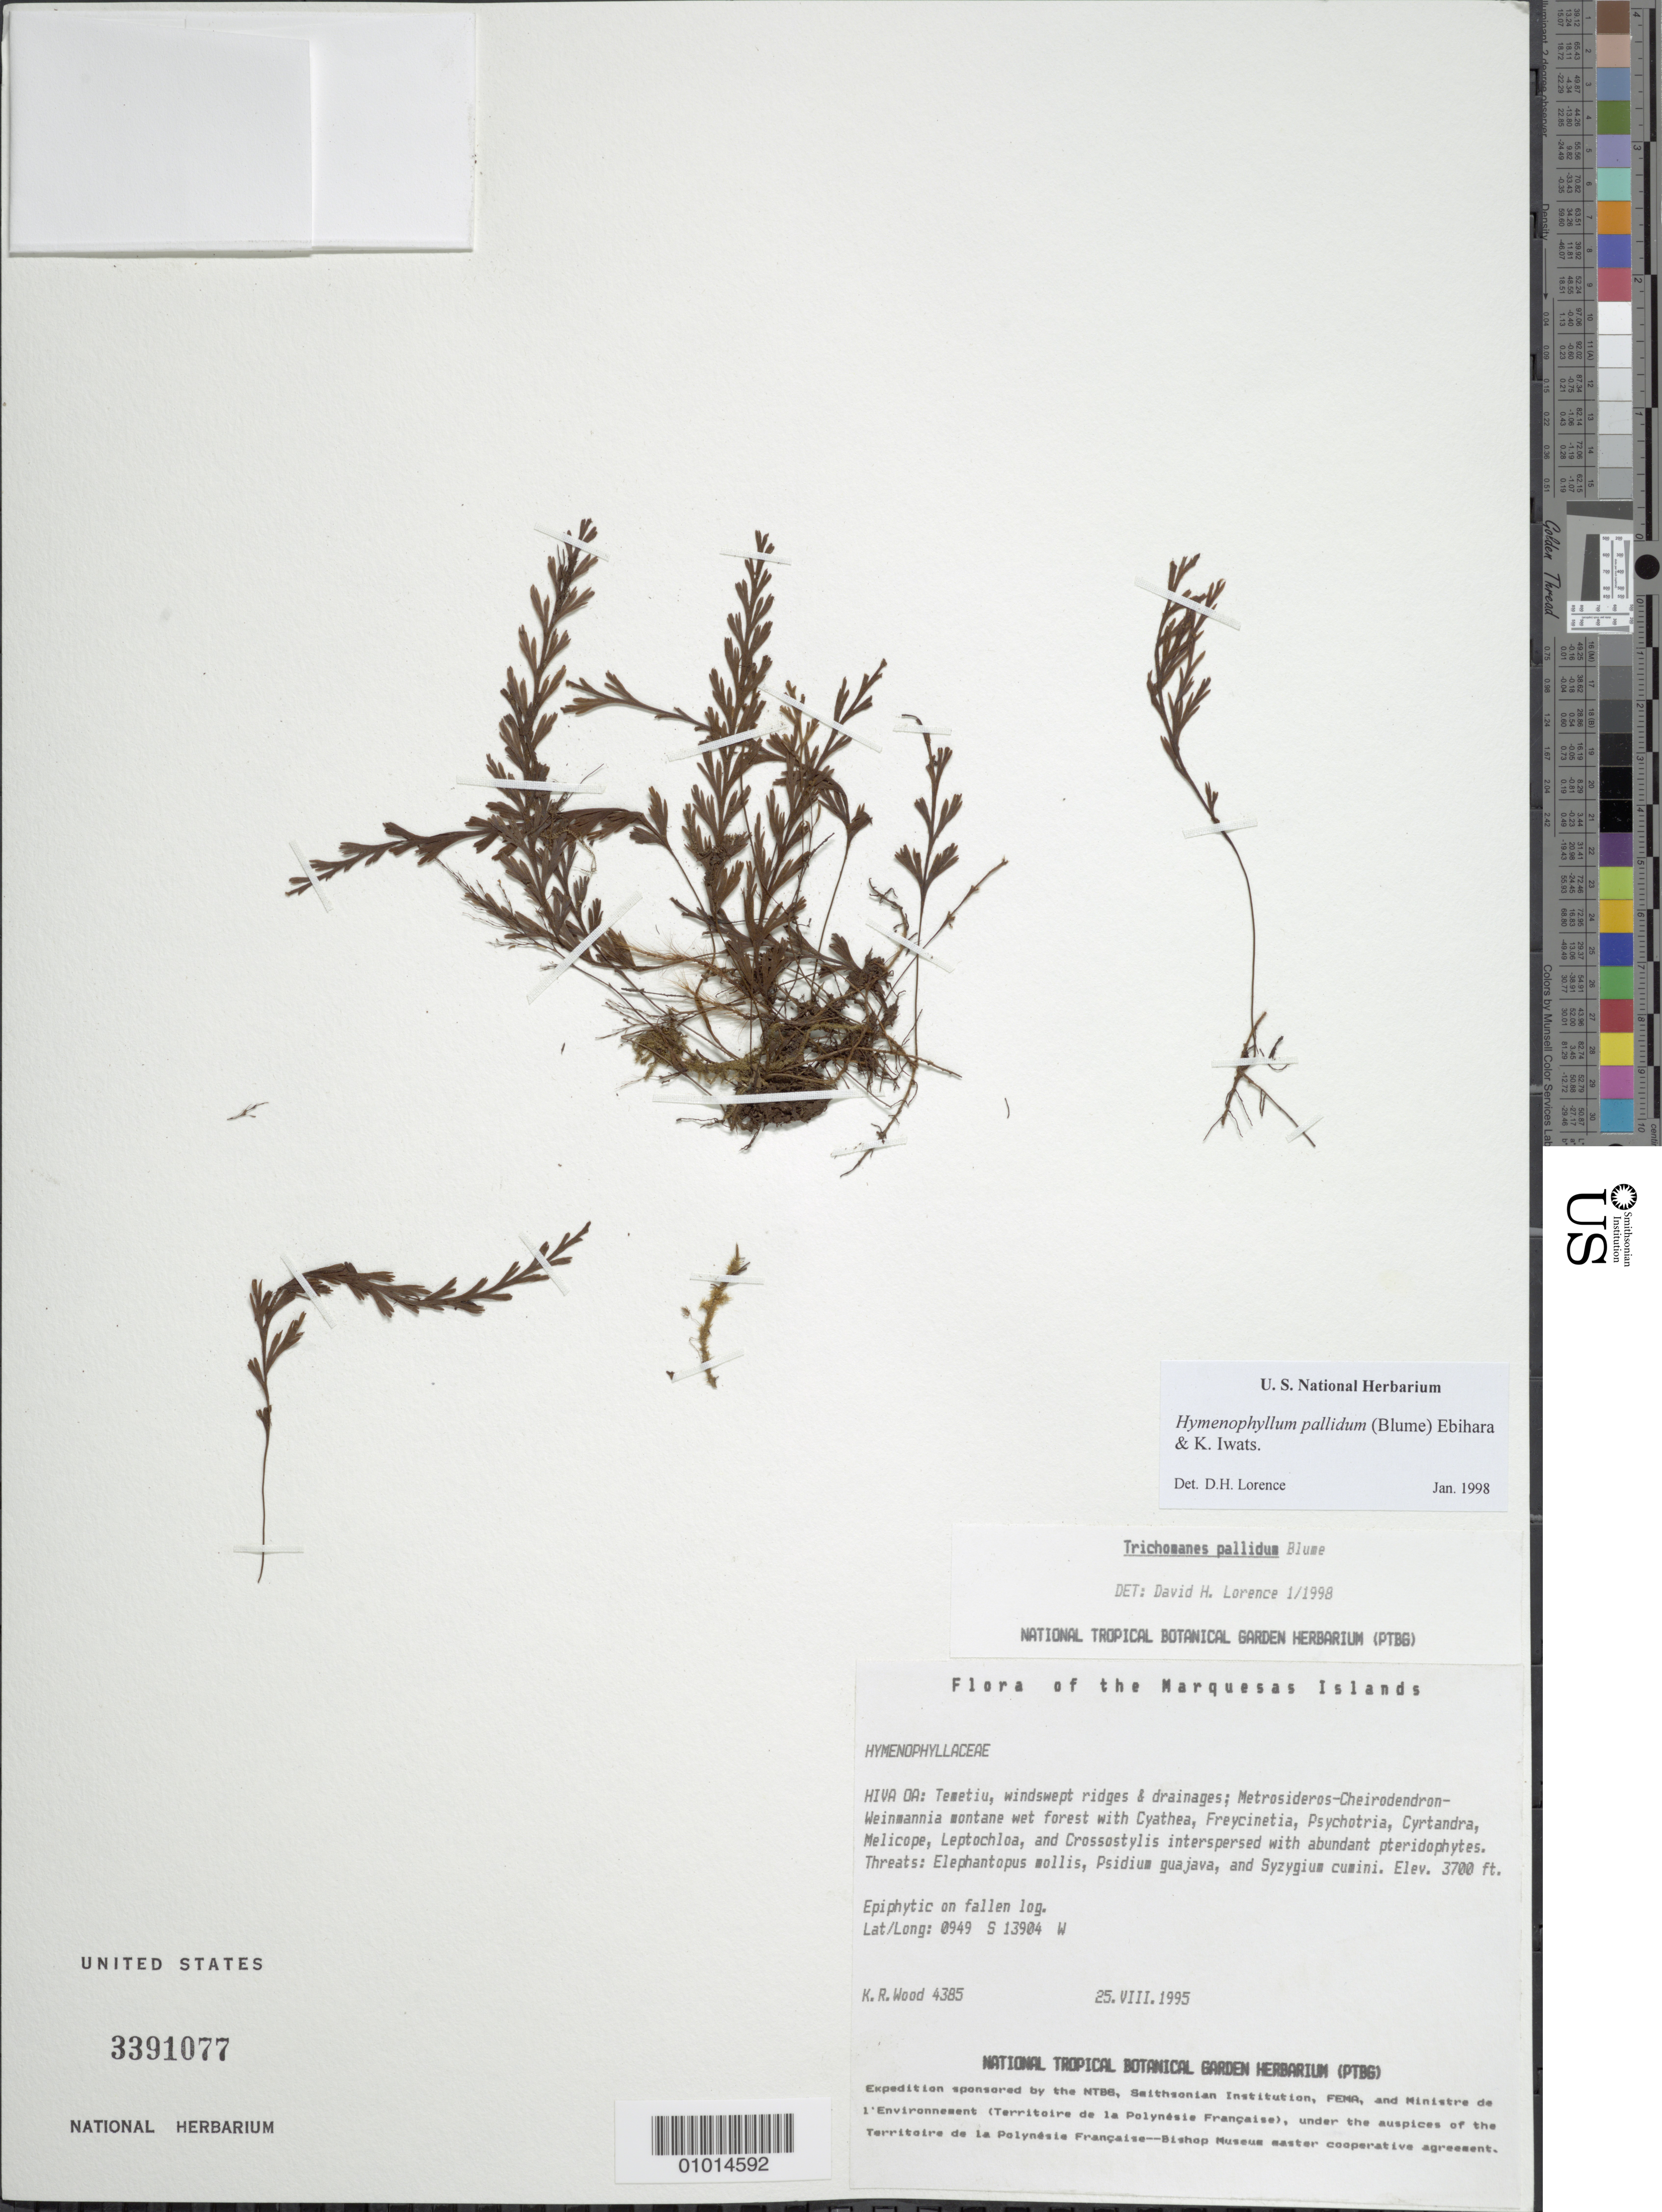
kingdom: Plantae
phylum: Tracheophyta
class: Polypodiopsida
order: Hymenophyllales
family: Hymenophyllaceae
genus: Hymenophyllum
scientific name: Hymenophyllum pallidum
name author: (Blume) Ebihara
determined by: Lorence, David H., (PTBG), National Tropical Botanical Garden (UNITED STATES)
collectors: K. R. Wood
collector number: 4385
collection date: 1995-08-25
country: French Polynesia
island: Hiva Oa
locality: Temetiu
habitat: windswept ridges and drainages, In Metrosideros-Cheirodendron-Weinmannia montane wet forest and Cyathea-Freycinetia interspersed with rich pteridophyte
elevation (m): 1128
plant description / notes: Elaphantopsis mollis, Psidium guajava, Syzygium cuminii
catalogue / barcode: US 3391077